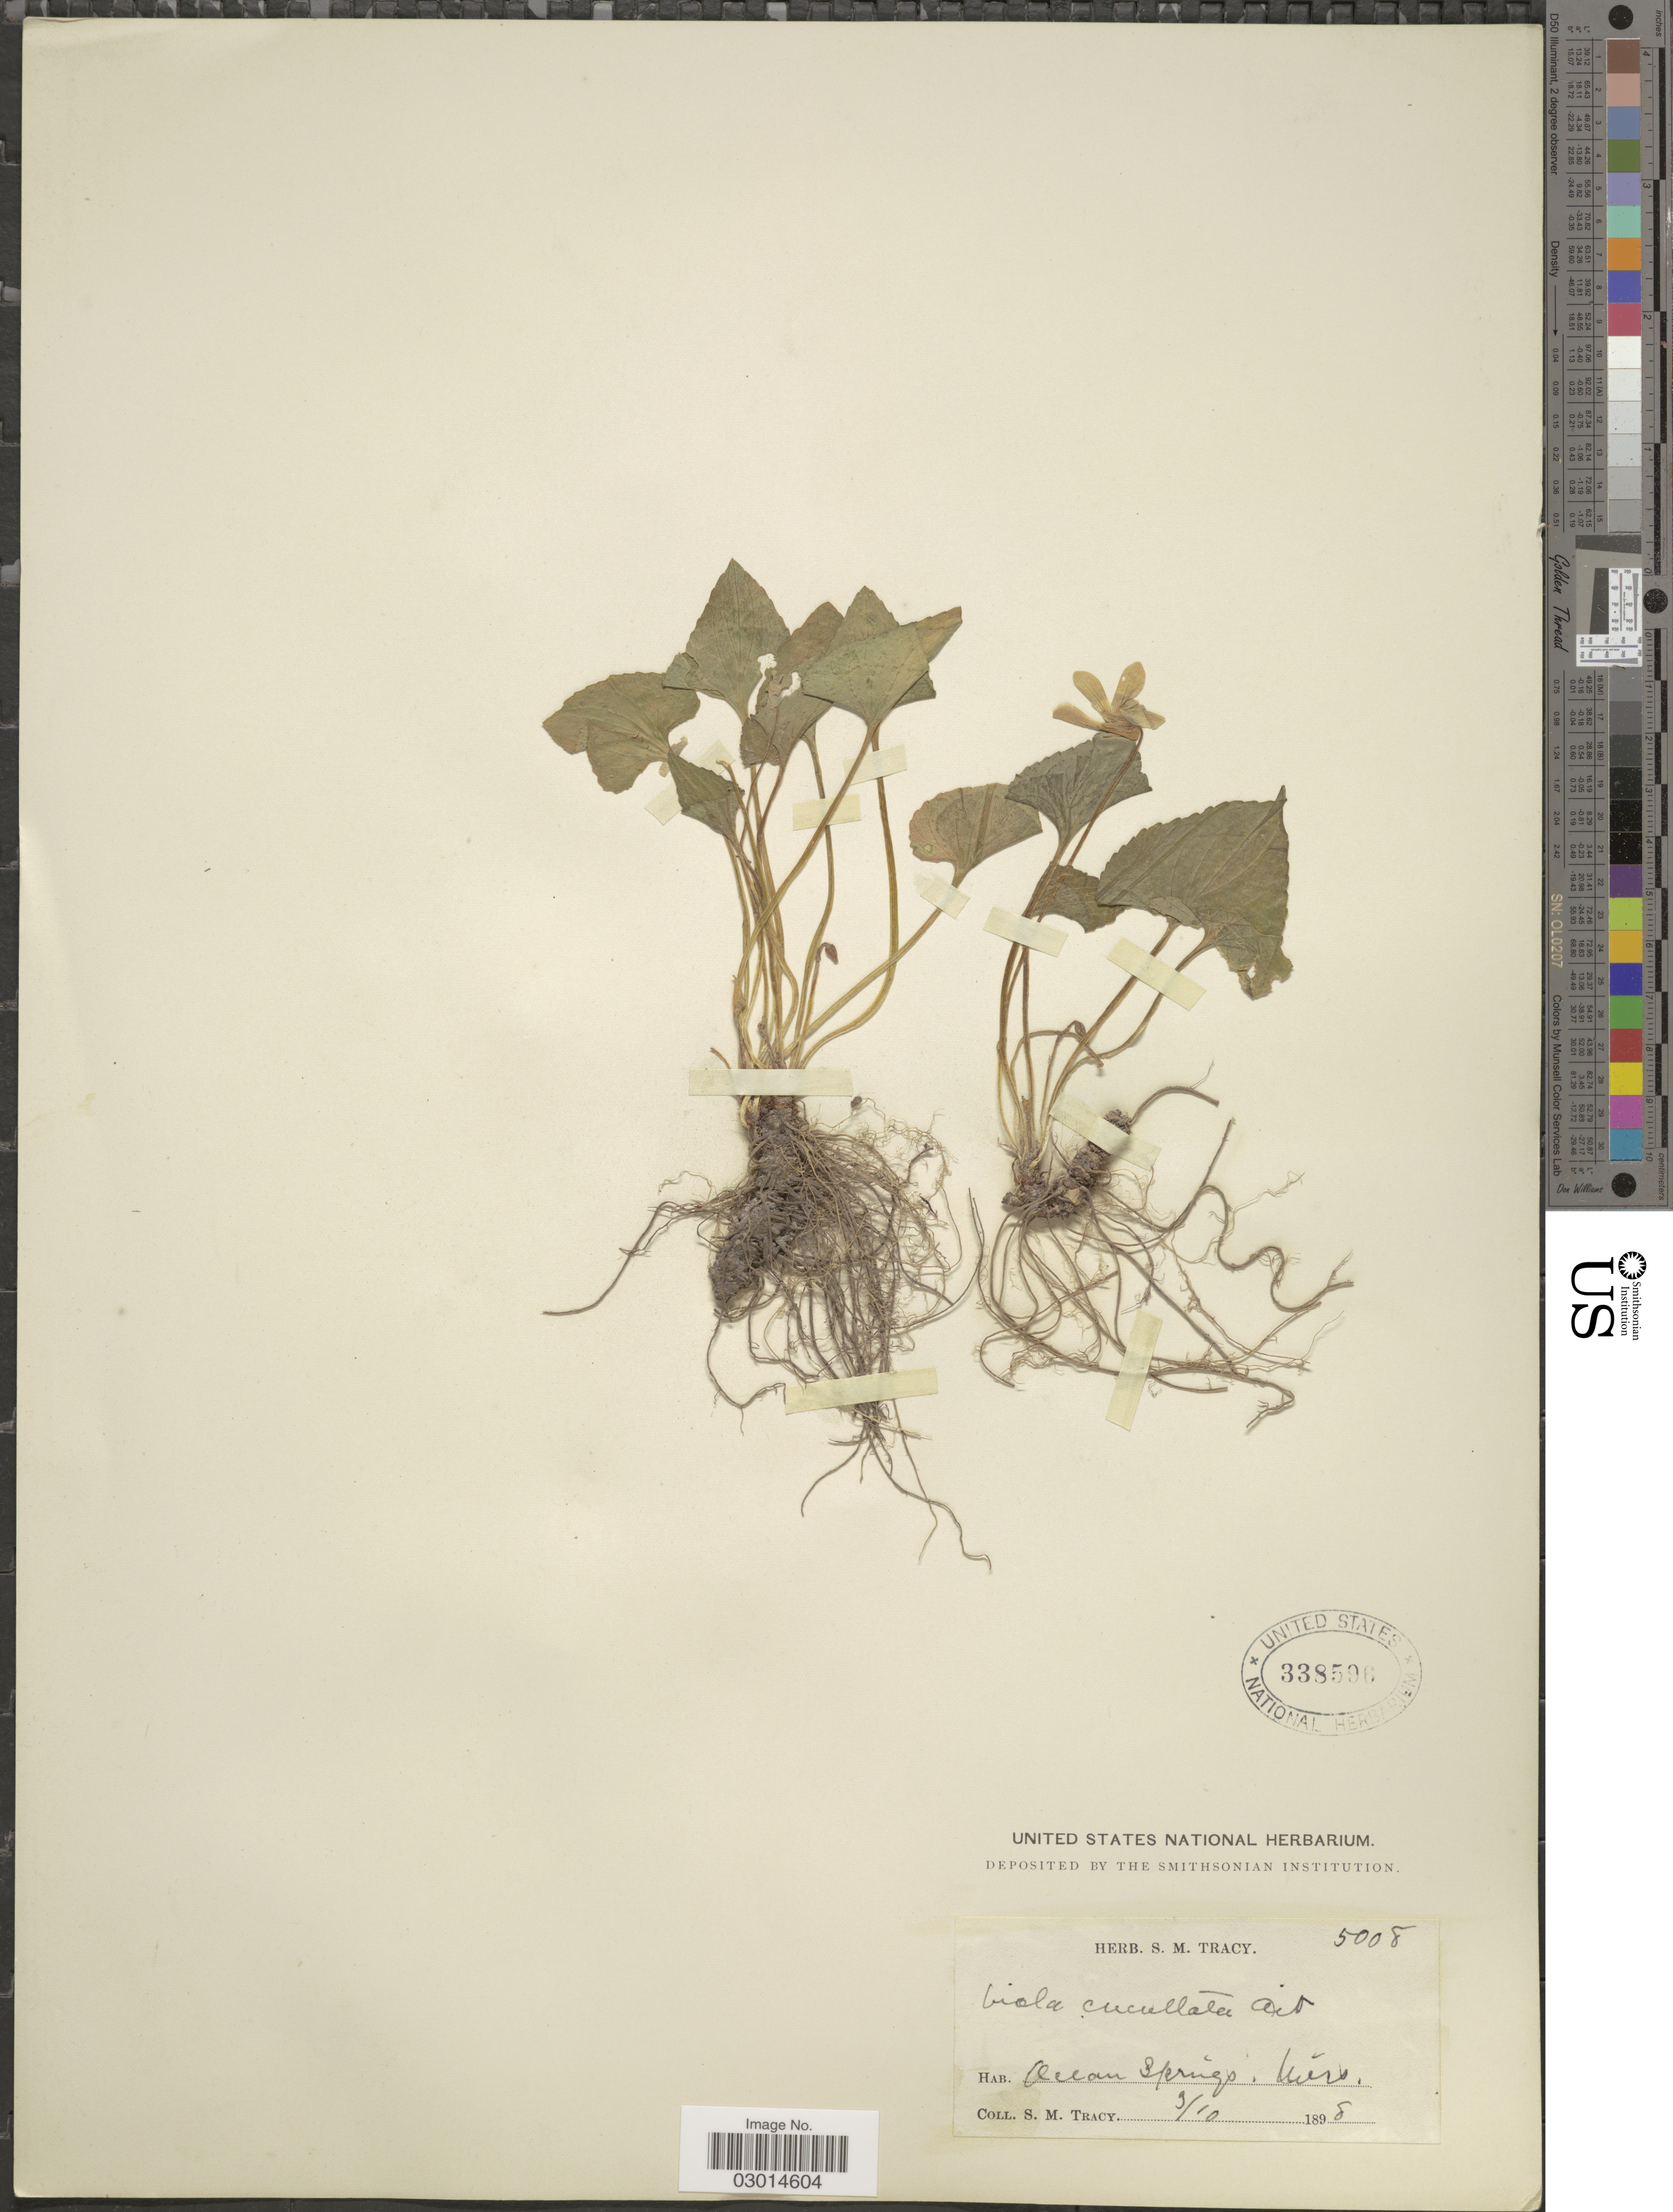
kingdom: Plantae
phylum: Tracheophyta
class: Magnoliopsida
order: Malpighiales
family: Violaceae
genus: Viola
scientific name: Viola cucullata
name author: Aiton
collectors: S. M. Tracy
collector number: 5008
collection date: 1898-09-10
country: United States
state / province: Mississippi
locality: Ocean Springs.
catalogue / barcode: US 338596